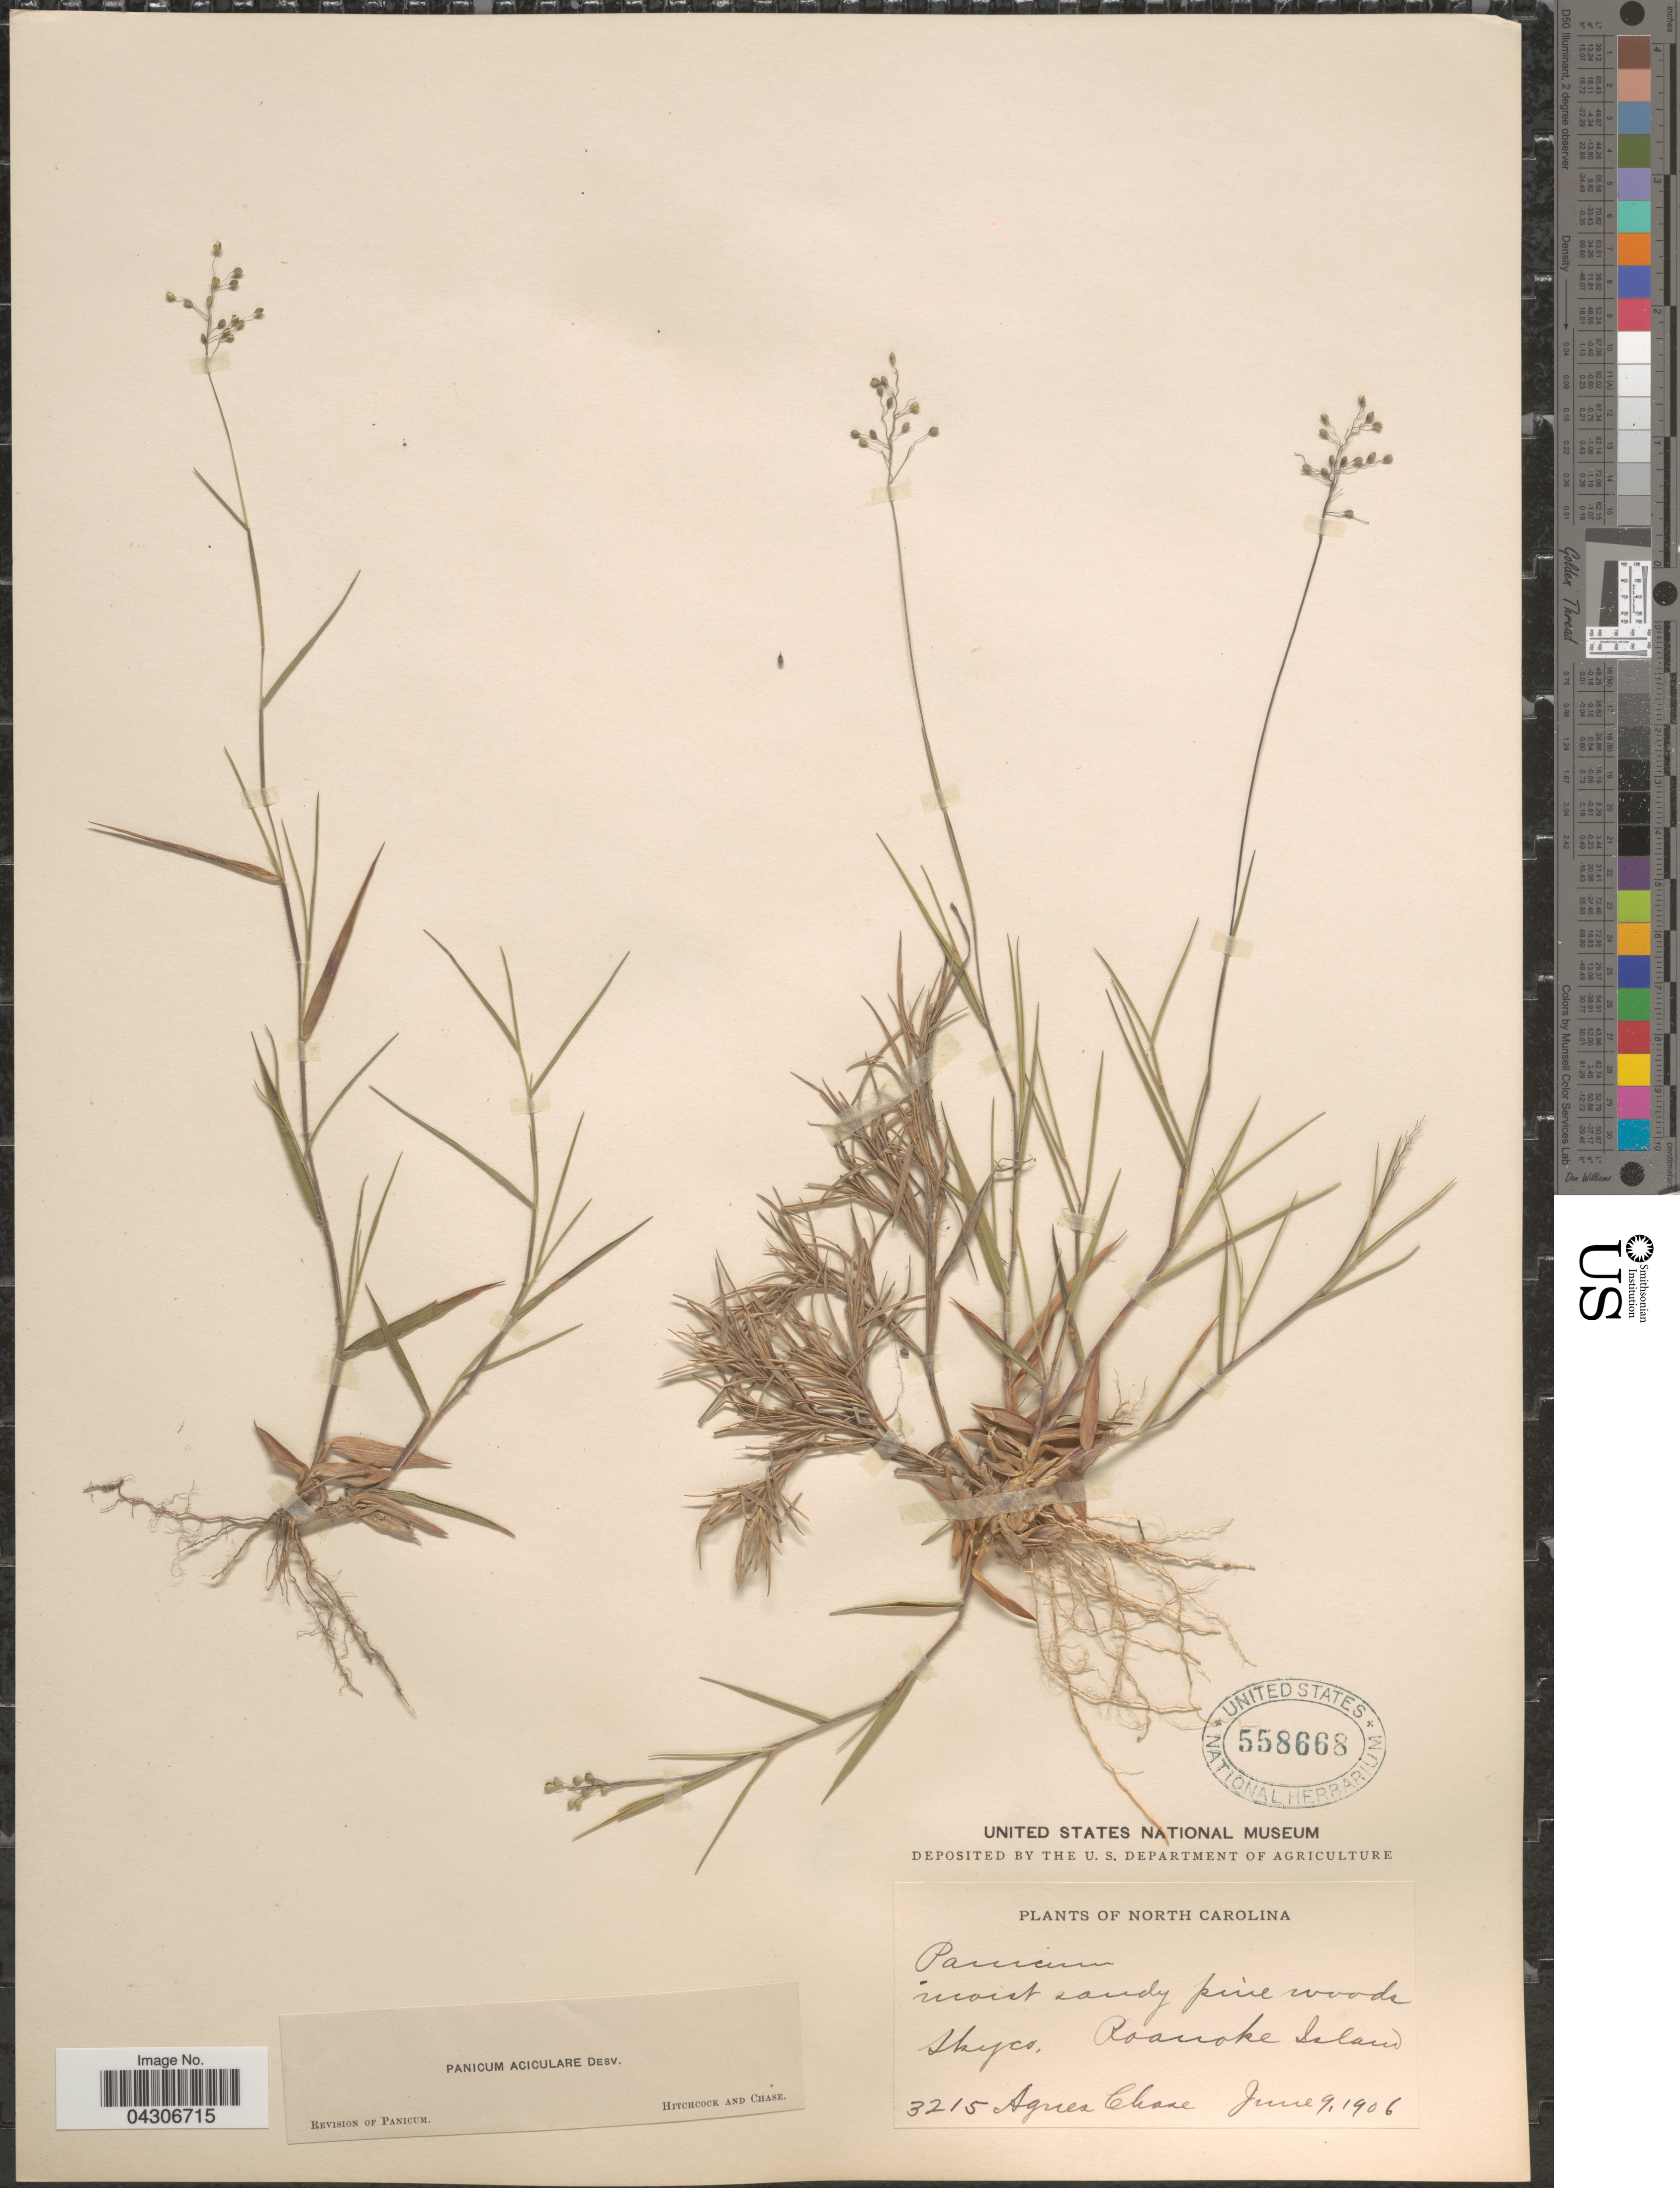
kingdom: Plantae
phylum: Tracheophyta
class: Liliopsida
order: Poales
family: Poaceae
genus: Dichanthelium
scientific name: Dichanthelium aciculare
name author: (Desv. ex Poir.) Gould & C.A. Clark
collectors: A. Chase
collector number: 3215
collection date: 1906-06-09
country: United States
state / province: North Carolina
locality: Moist sandy pine woods. Skyco. Roanoke Isl.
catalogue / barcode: US 558668